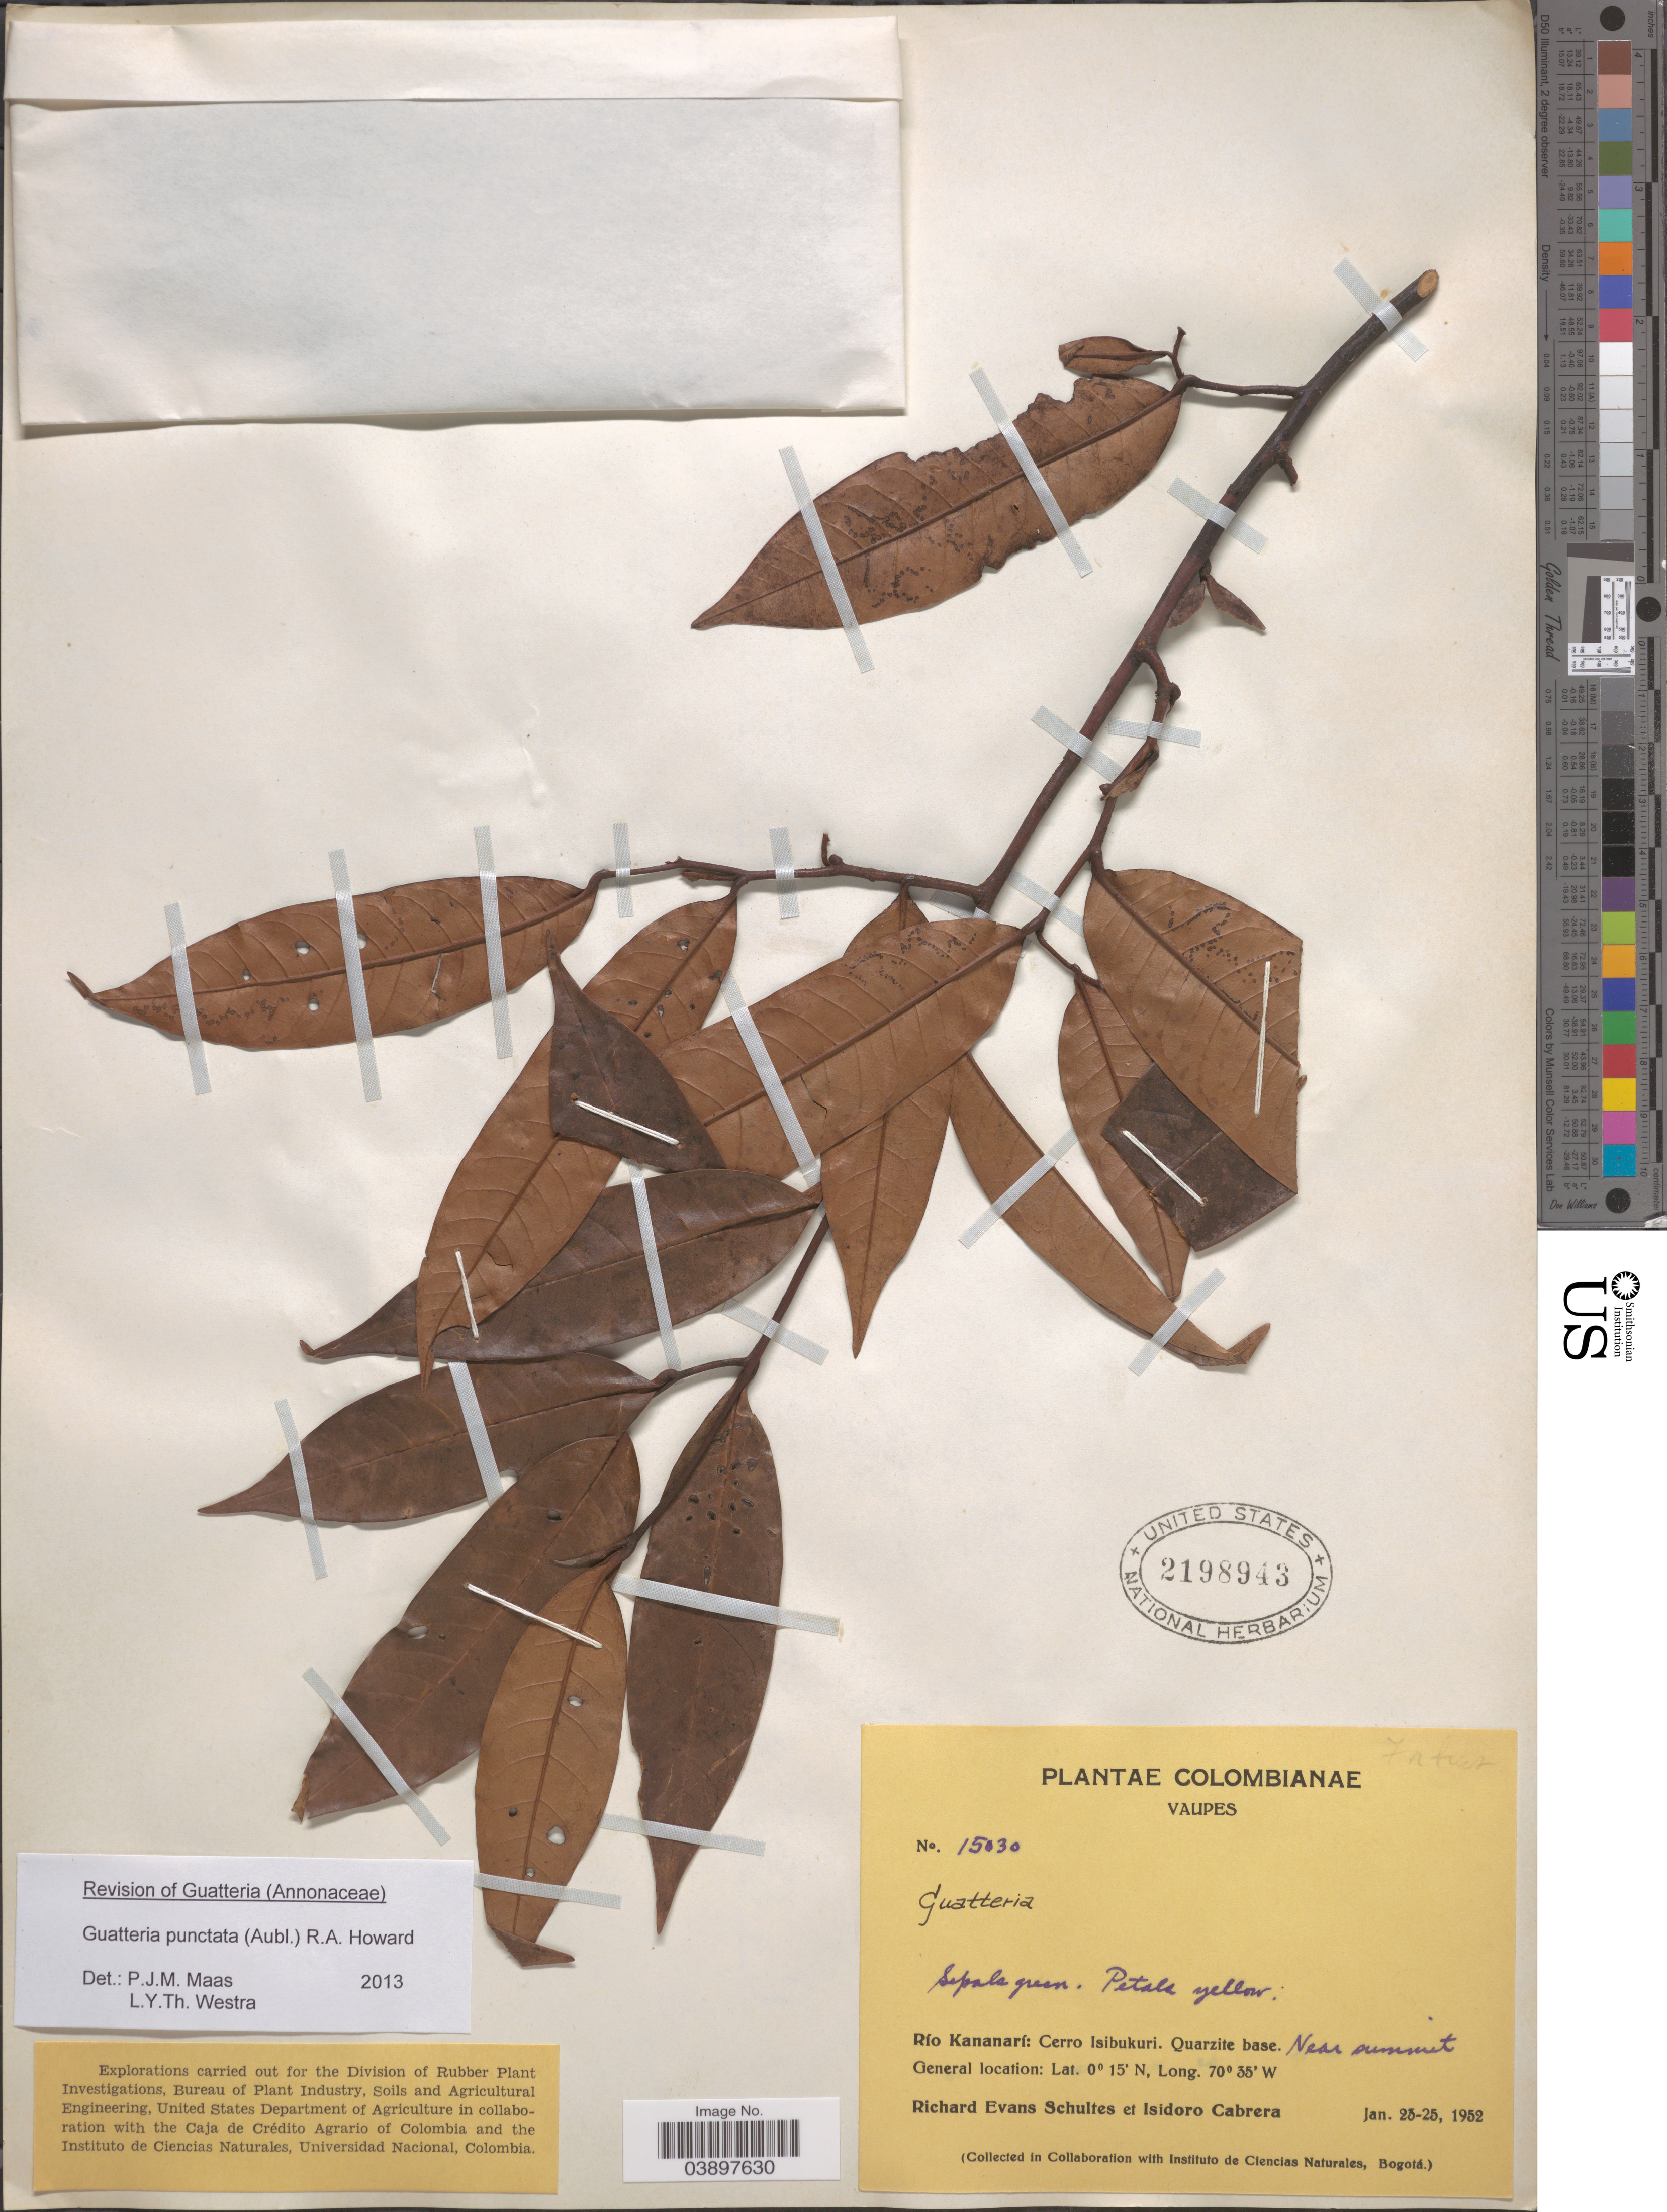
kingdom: Plantae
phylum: Tracheophyta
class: Magnoliopsida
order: Magnoliales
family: Annonaceae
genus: Guatteria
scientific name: Guatteria punctata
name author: (Aubl.) R.A. Howard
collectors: R. E. Schultes & I. Cabrera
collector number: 15030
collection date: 1952-01-23/1952-01-25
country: Colombia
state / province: Vaupés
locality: Río Kananarí: Cerro Isibukuri. Quarzite base. Near summit.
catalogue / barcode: US 2198943